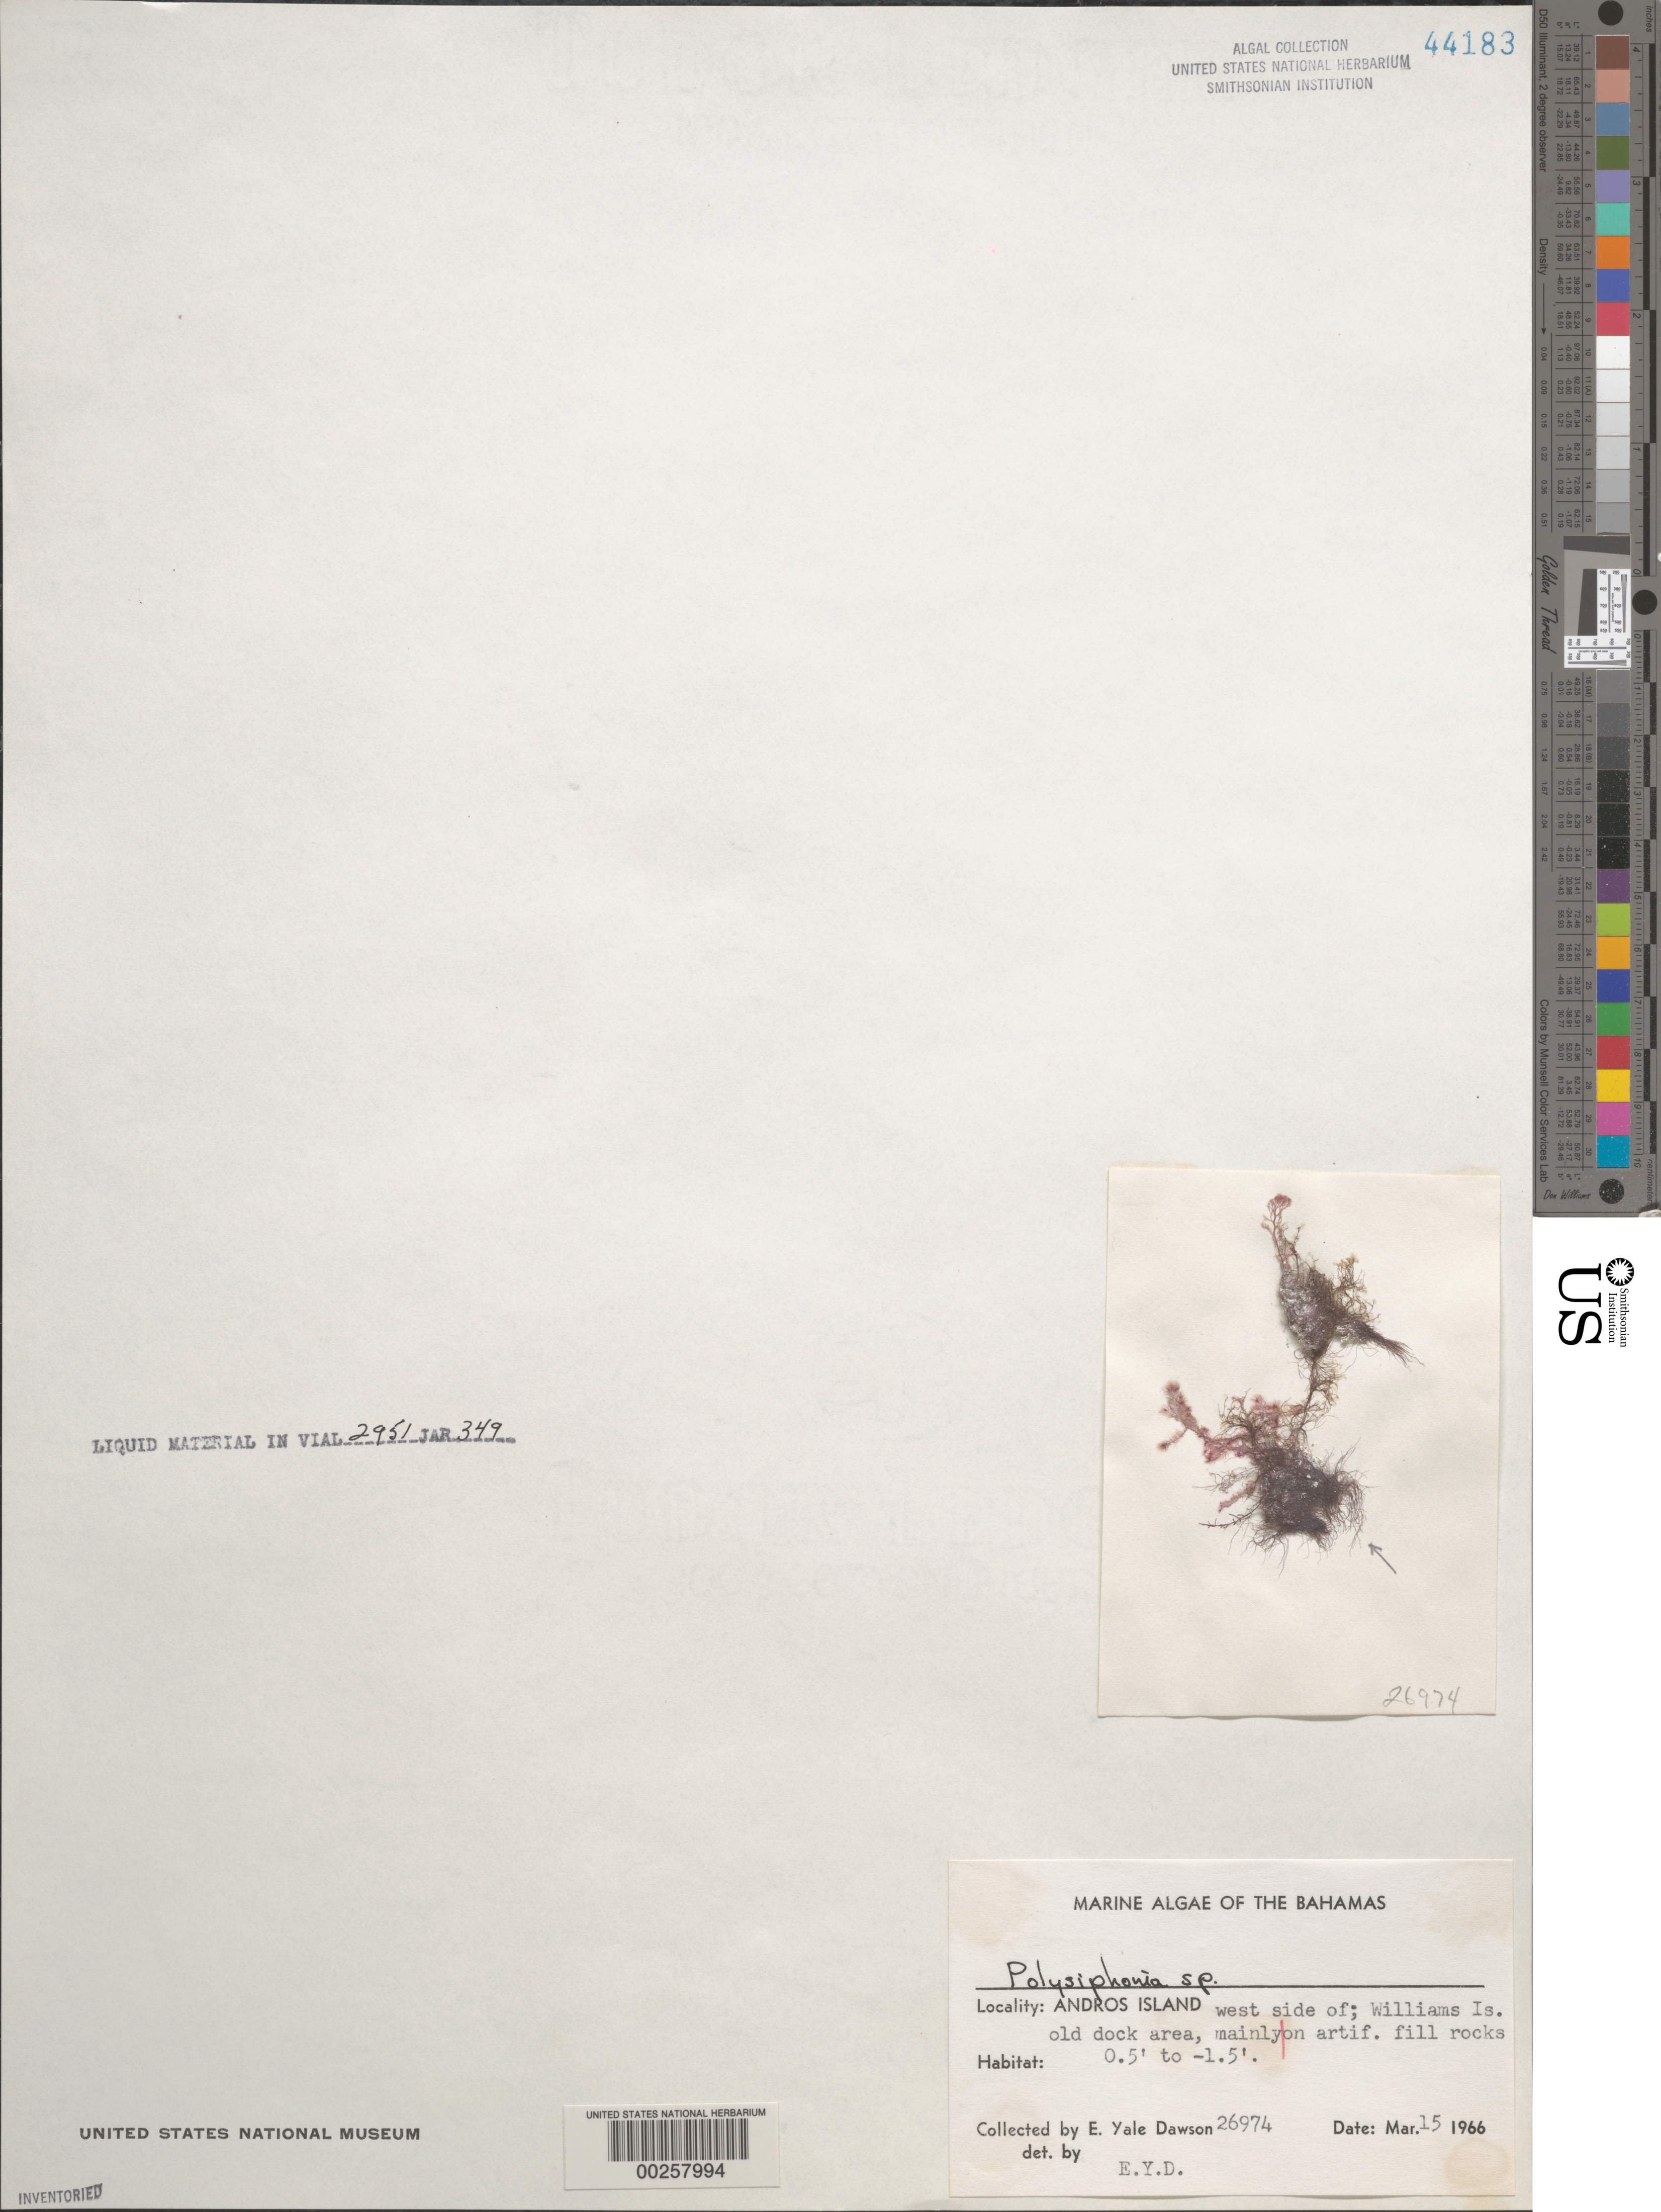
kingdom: Plantae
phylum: Rhodophyta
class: Florideophyceae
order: Ceramiales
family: Rhodomelaceae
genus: Polysiphonia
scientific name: Polysiphonia sp.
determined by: Dawson, E. Y.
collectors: E. Y. Dawson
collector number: EYD 26974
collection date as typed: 15 Mar 1966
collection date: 1966-03-15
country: Bahamas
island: Andros Island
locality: West side of Andros Island, Williams Island old dock area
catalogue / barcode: US 44183